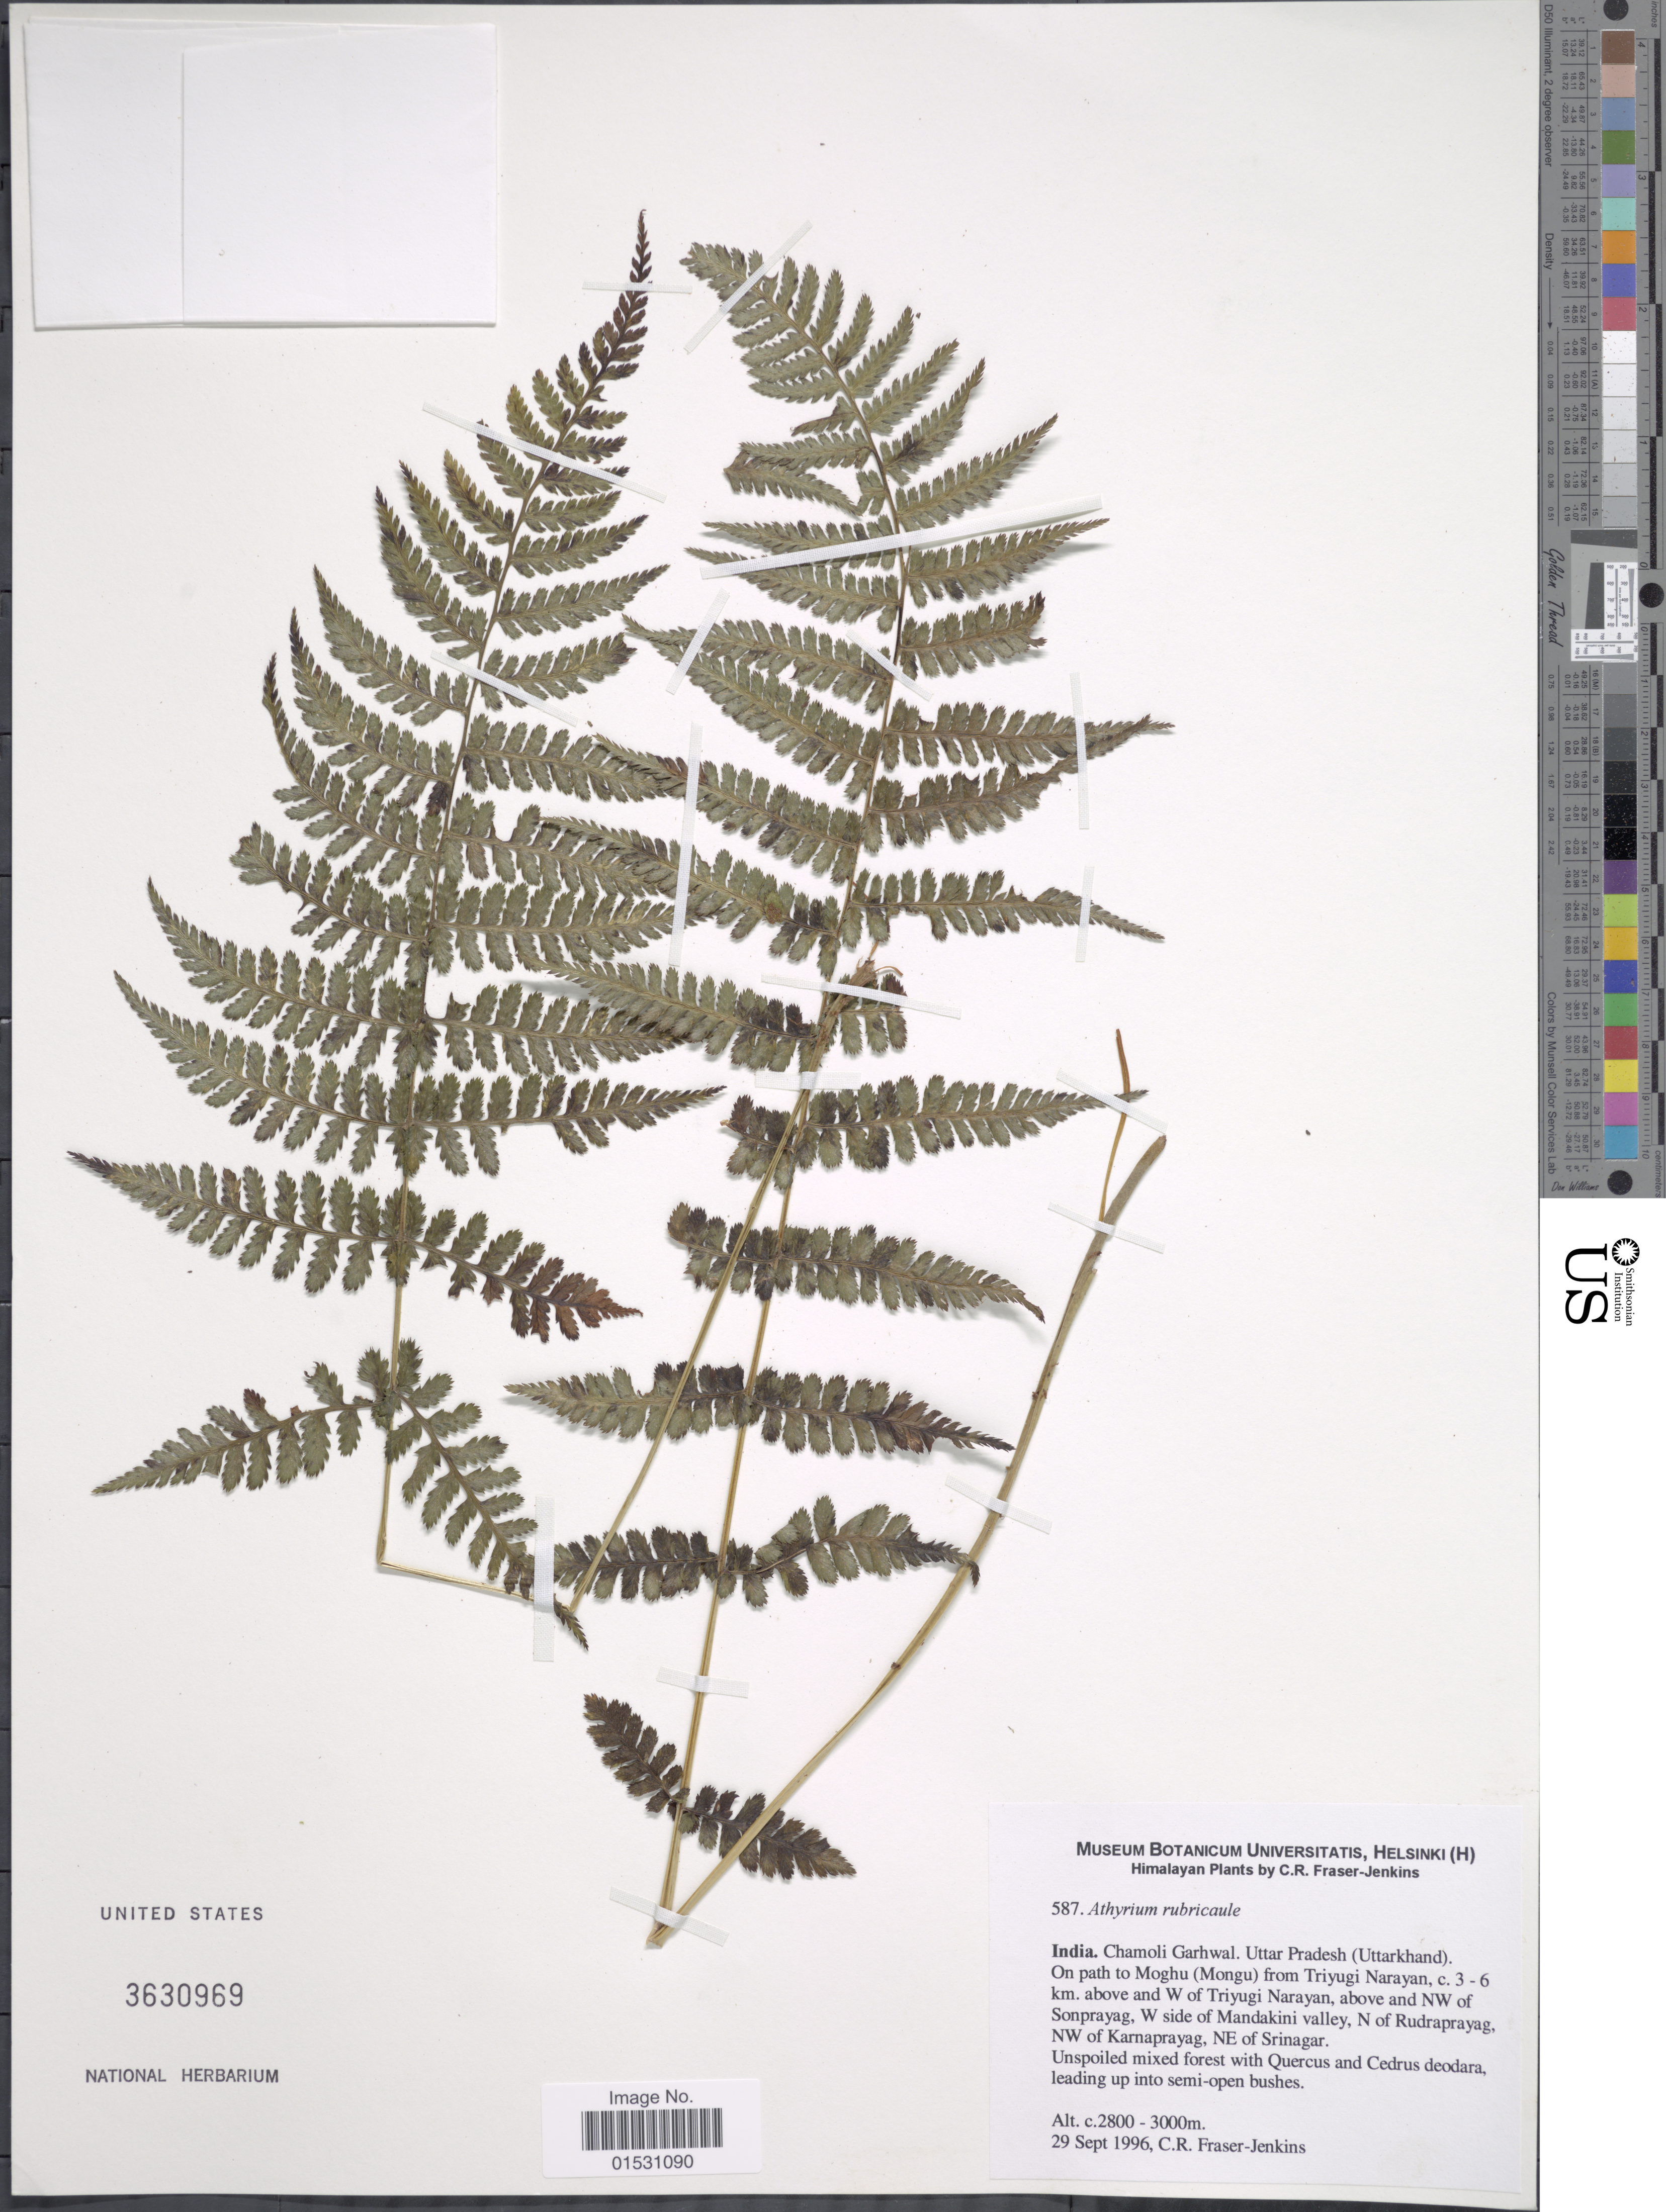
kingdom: Plantae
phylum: Tracheophyta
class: Polypodiopsida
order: Polypodiales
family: Athyriaceae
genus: Athyrium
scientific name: Athyrium rubricaule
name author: (Edgew. ex C.B. Clarke) Bir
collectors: C. R. Fraser-Jenkins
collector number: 587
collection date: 1996-09-29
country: India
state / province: Uttar Pradesh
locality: Himalayan. Chamoli Garhwal. Uttar Pradesh (Uttarkhand). On path to Moghu (Mongu) from Triyugi Narayan, c. 3-6 km. above and W of Triyugi Narayan, above and NW of Sonprayag, W side of Mandakini valley, N of Rudraprayag, NW of Karnaprayag, NE of Srinagar.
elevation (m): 2800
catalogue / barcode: US 3630969